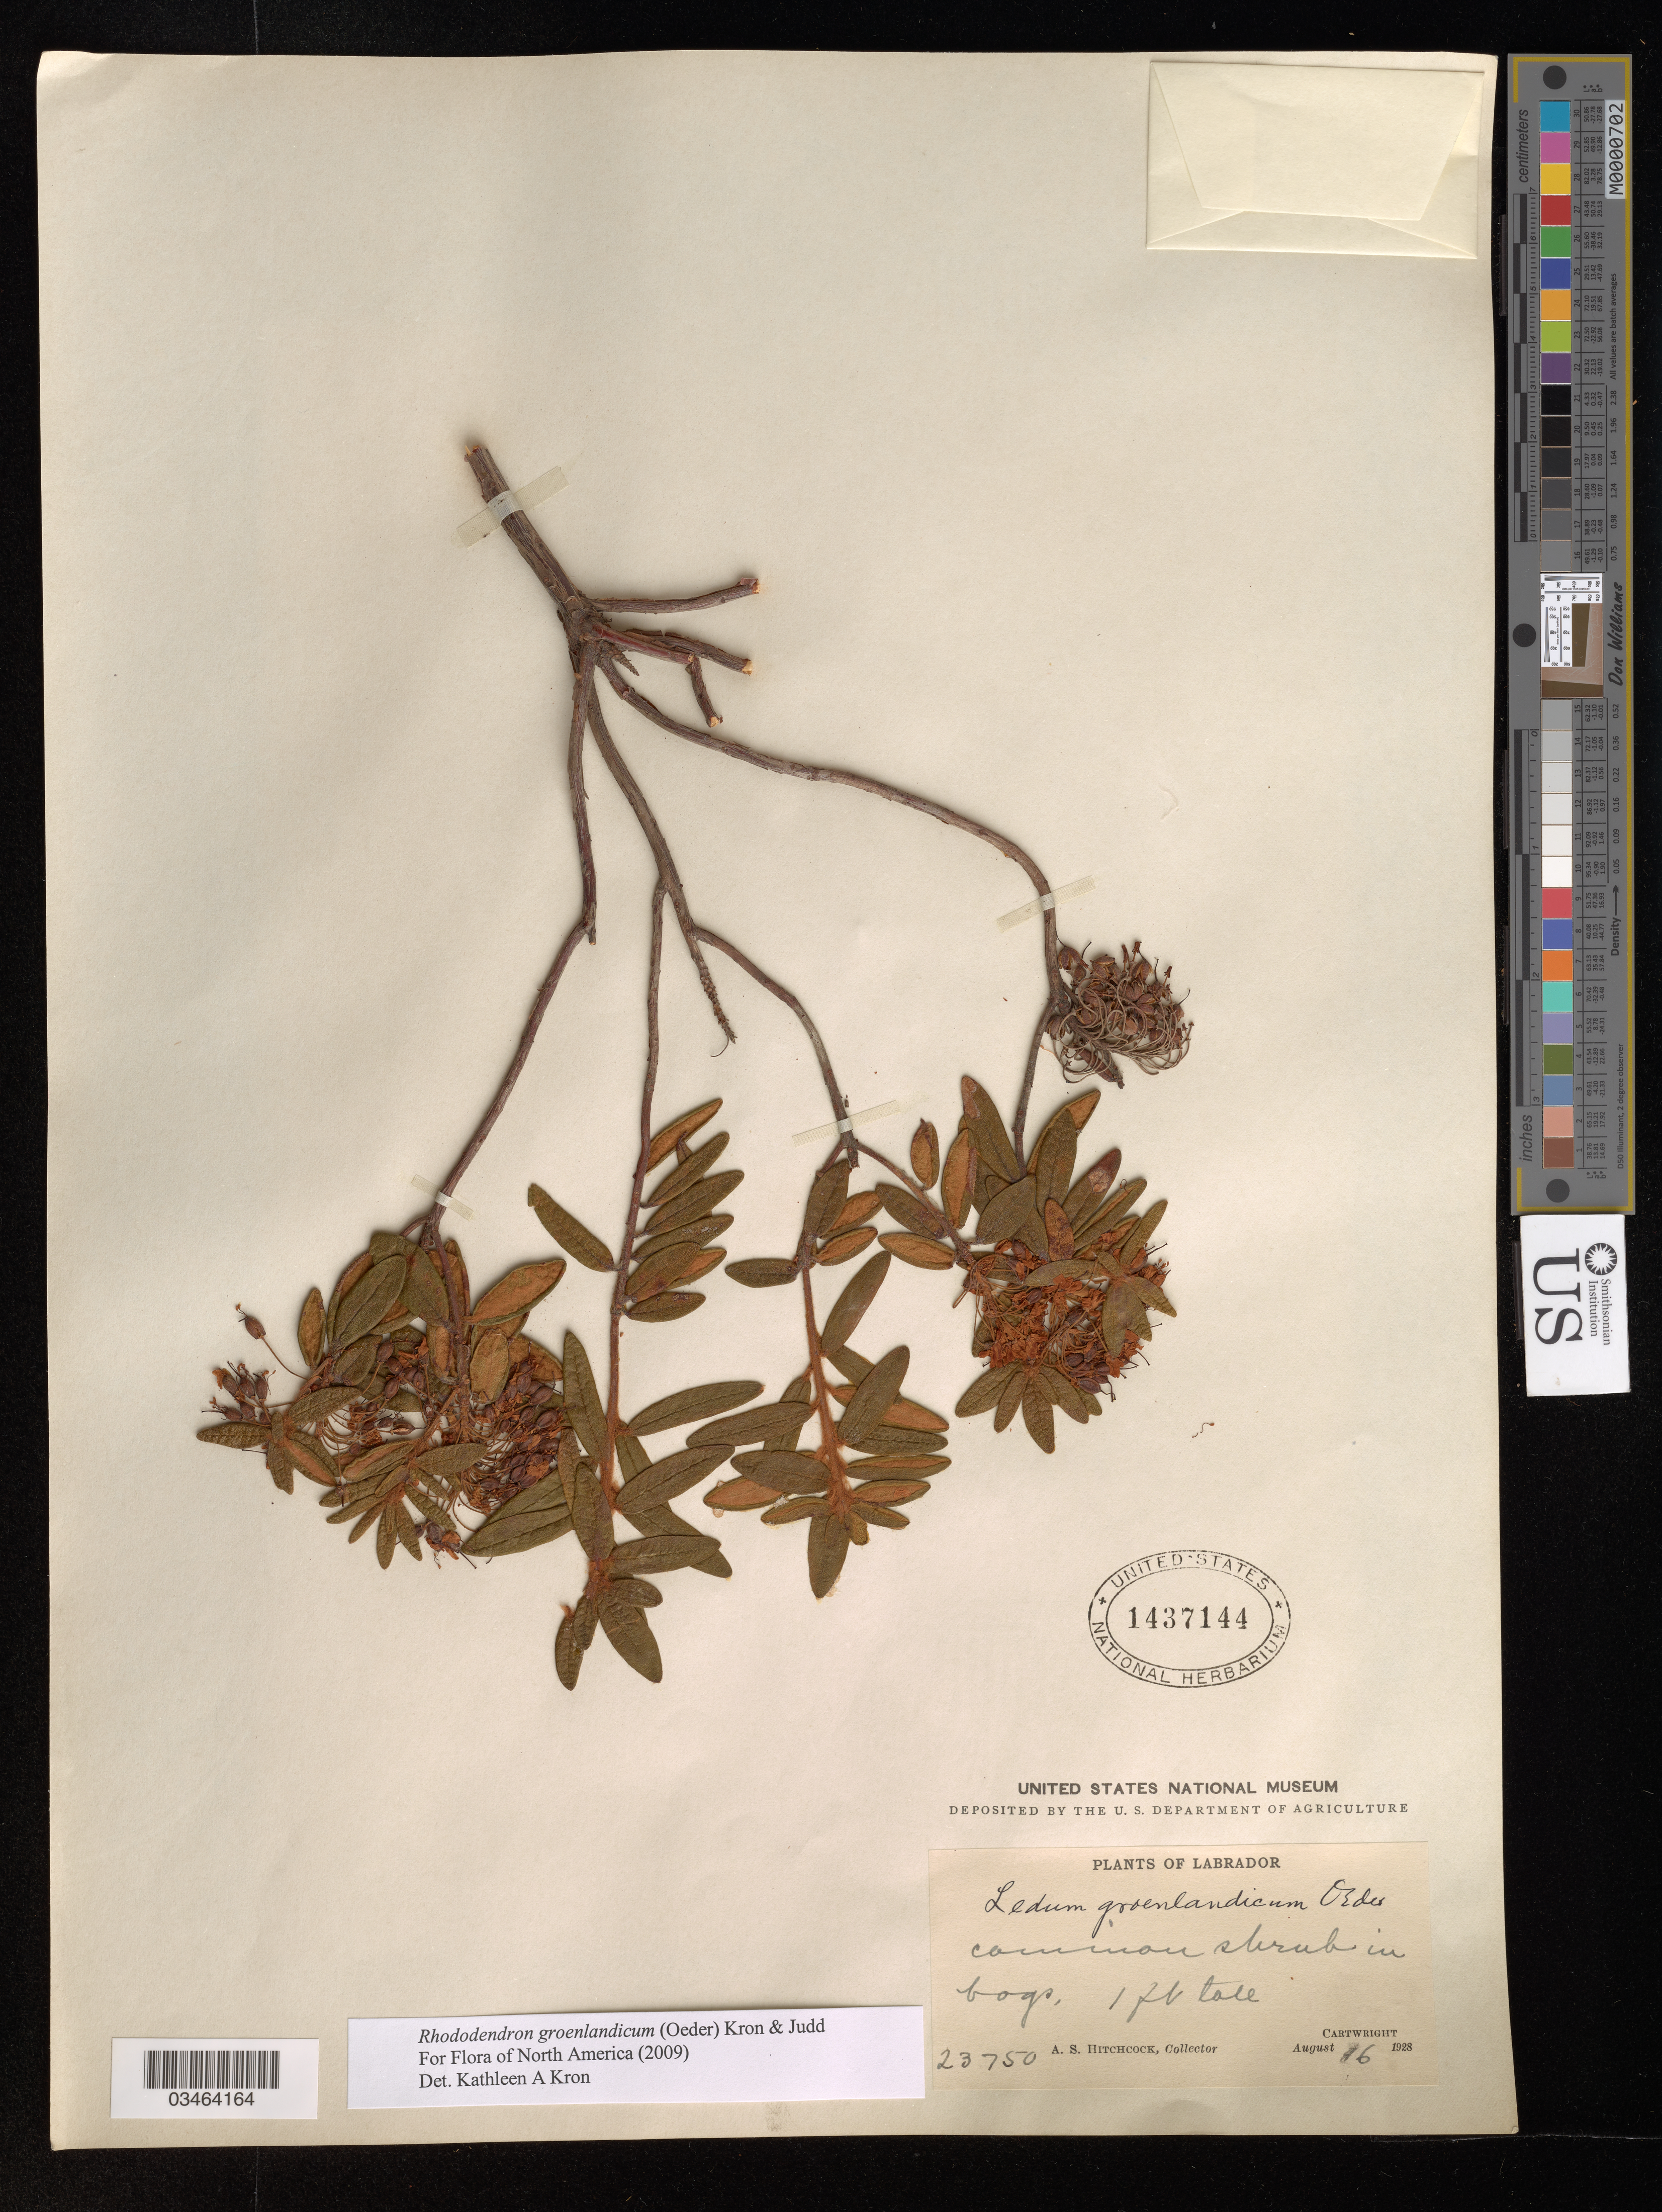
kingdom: Plantae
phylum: Tracheophyta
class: Magnoliopsida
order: Ericales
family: Ericaceae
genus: Rhododendron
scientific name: Rhododendron groenlandicum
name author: (Oeder) Kron & Judd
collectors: A. Hichcock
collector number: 23750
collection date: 1928-08-16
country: Canada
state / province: Newfoundland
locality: Labrador. Cartwright.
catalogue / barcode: US 1437144